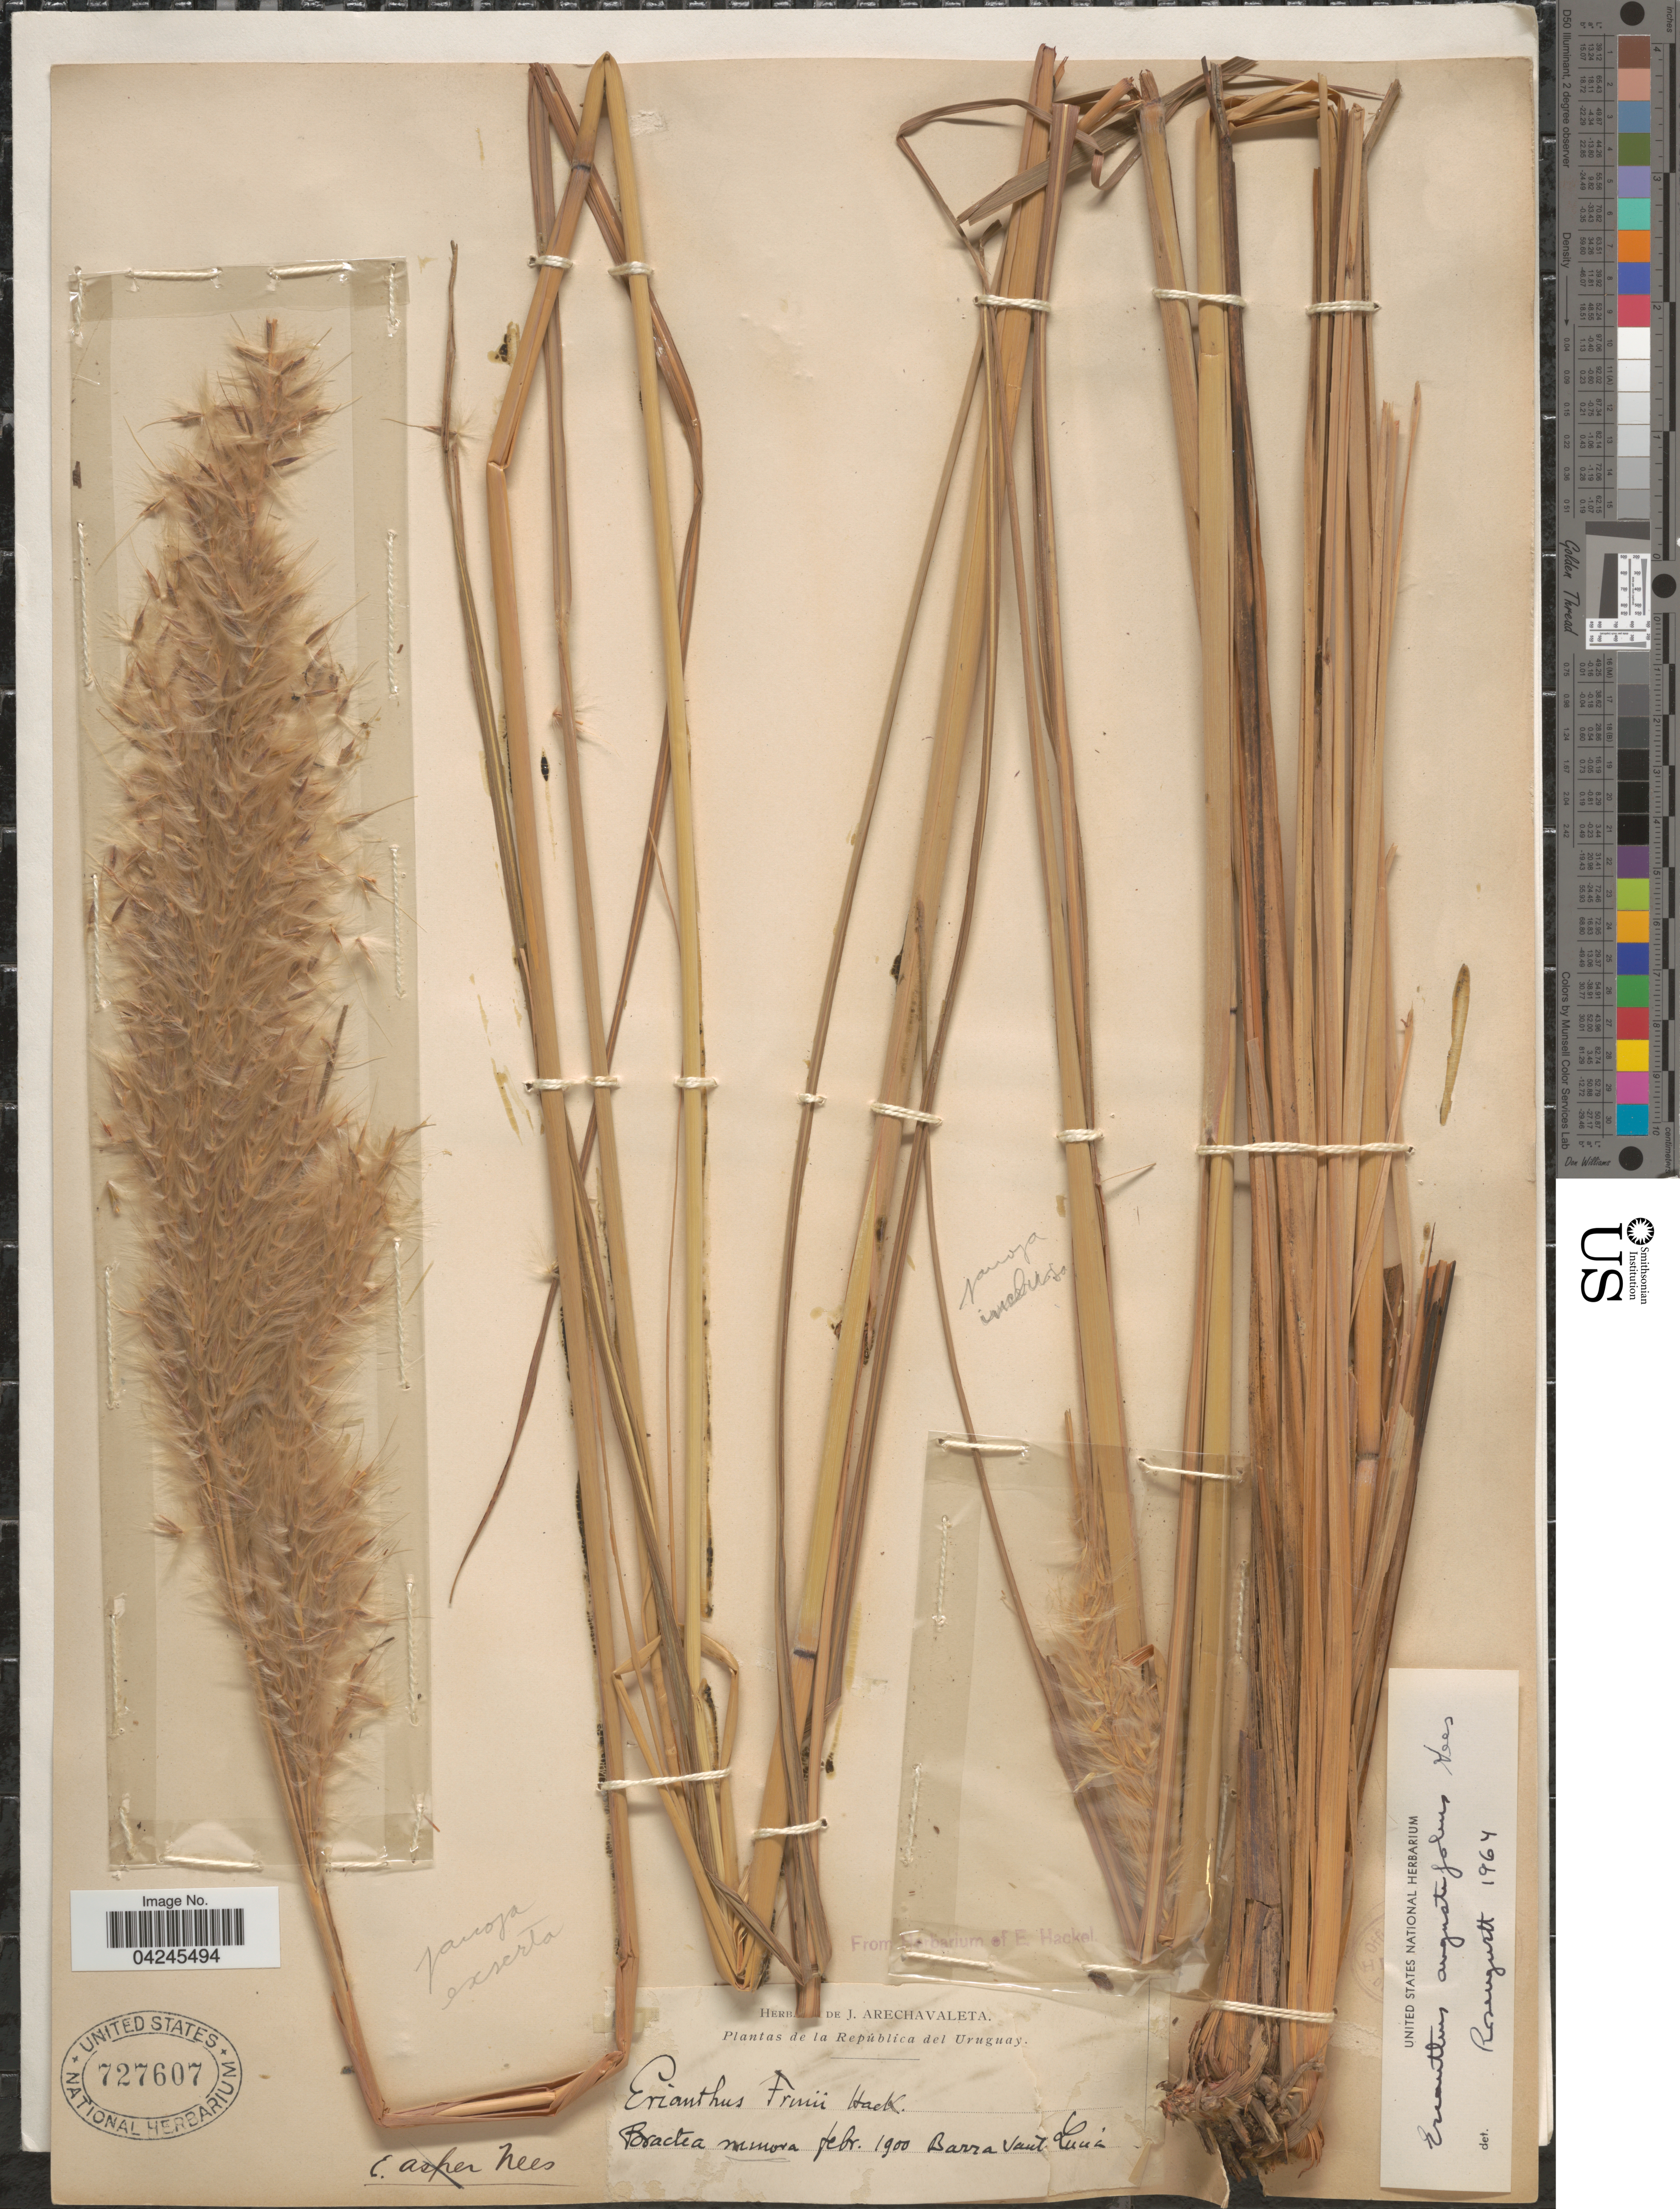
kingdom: Plantae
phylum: Tracheophyta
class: Liliopsida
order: Poales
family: Poaceae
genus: Erianthus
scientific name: Erianthus trinii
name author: Hack.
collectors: ex herb. de J. Arechavaleta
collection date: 1900-02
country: Uruguay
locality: República del Uruguay. Barra Sant. Lucia.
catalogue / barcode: US 727607